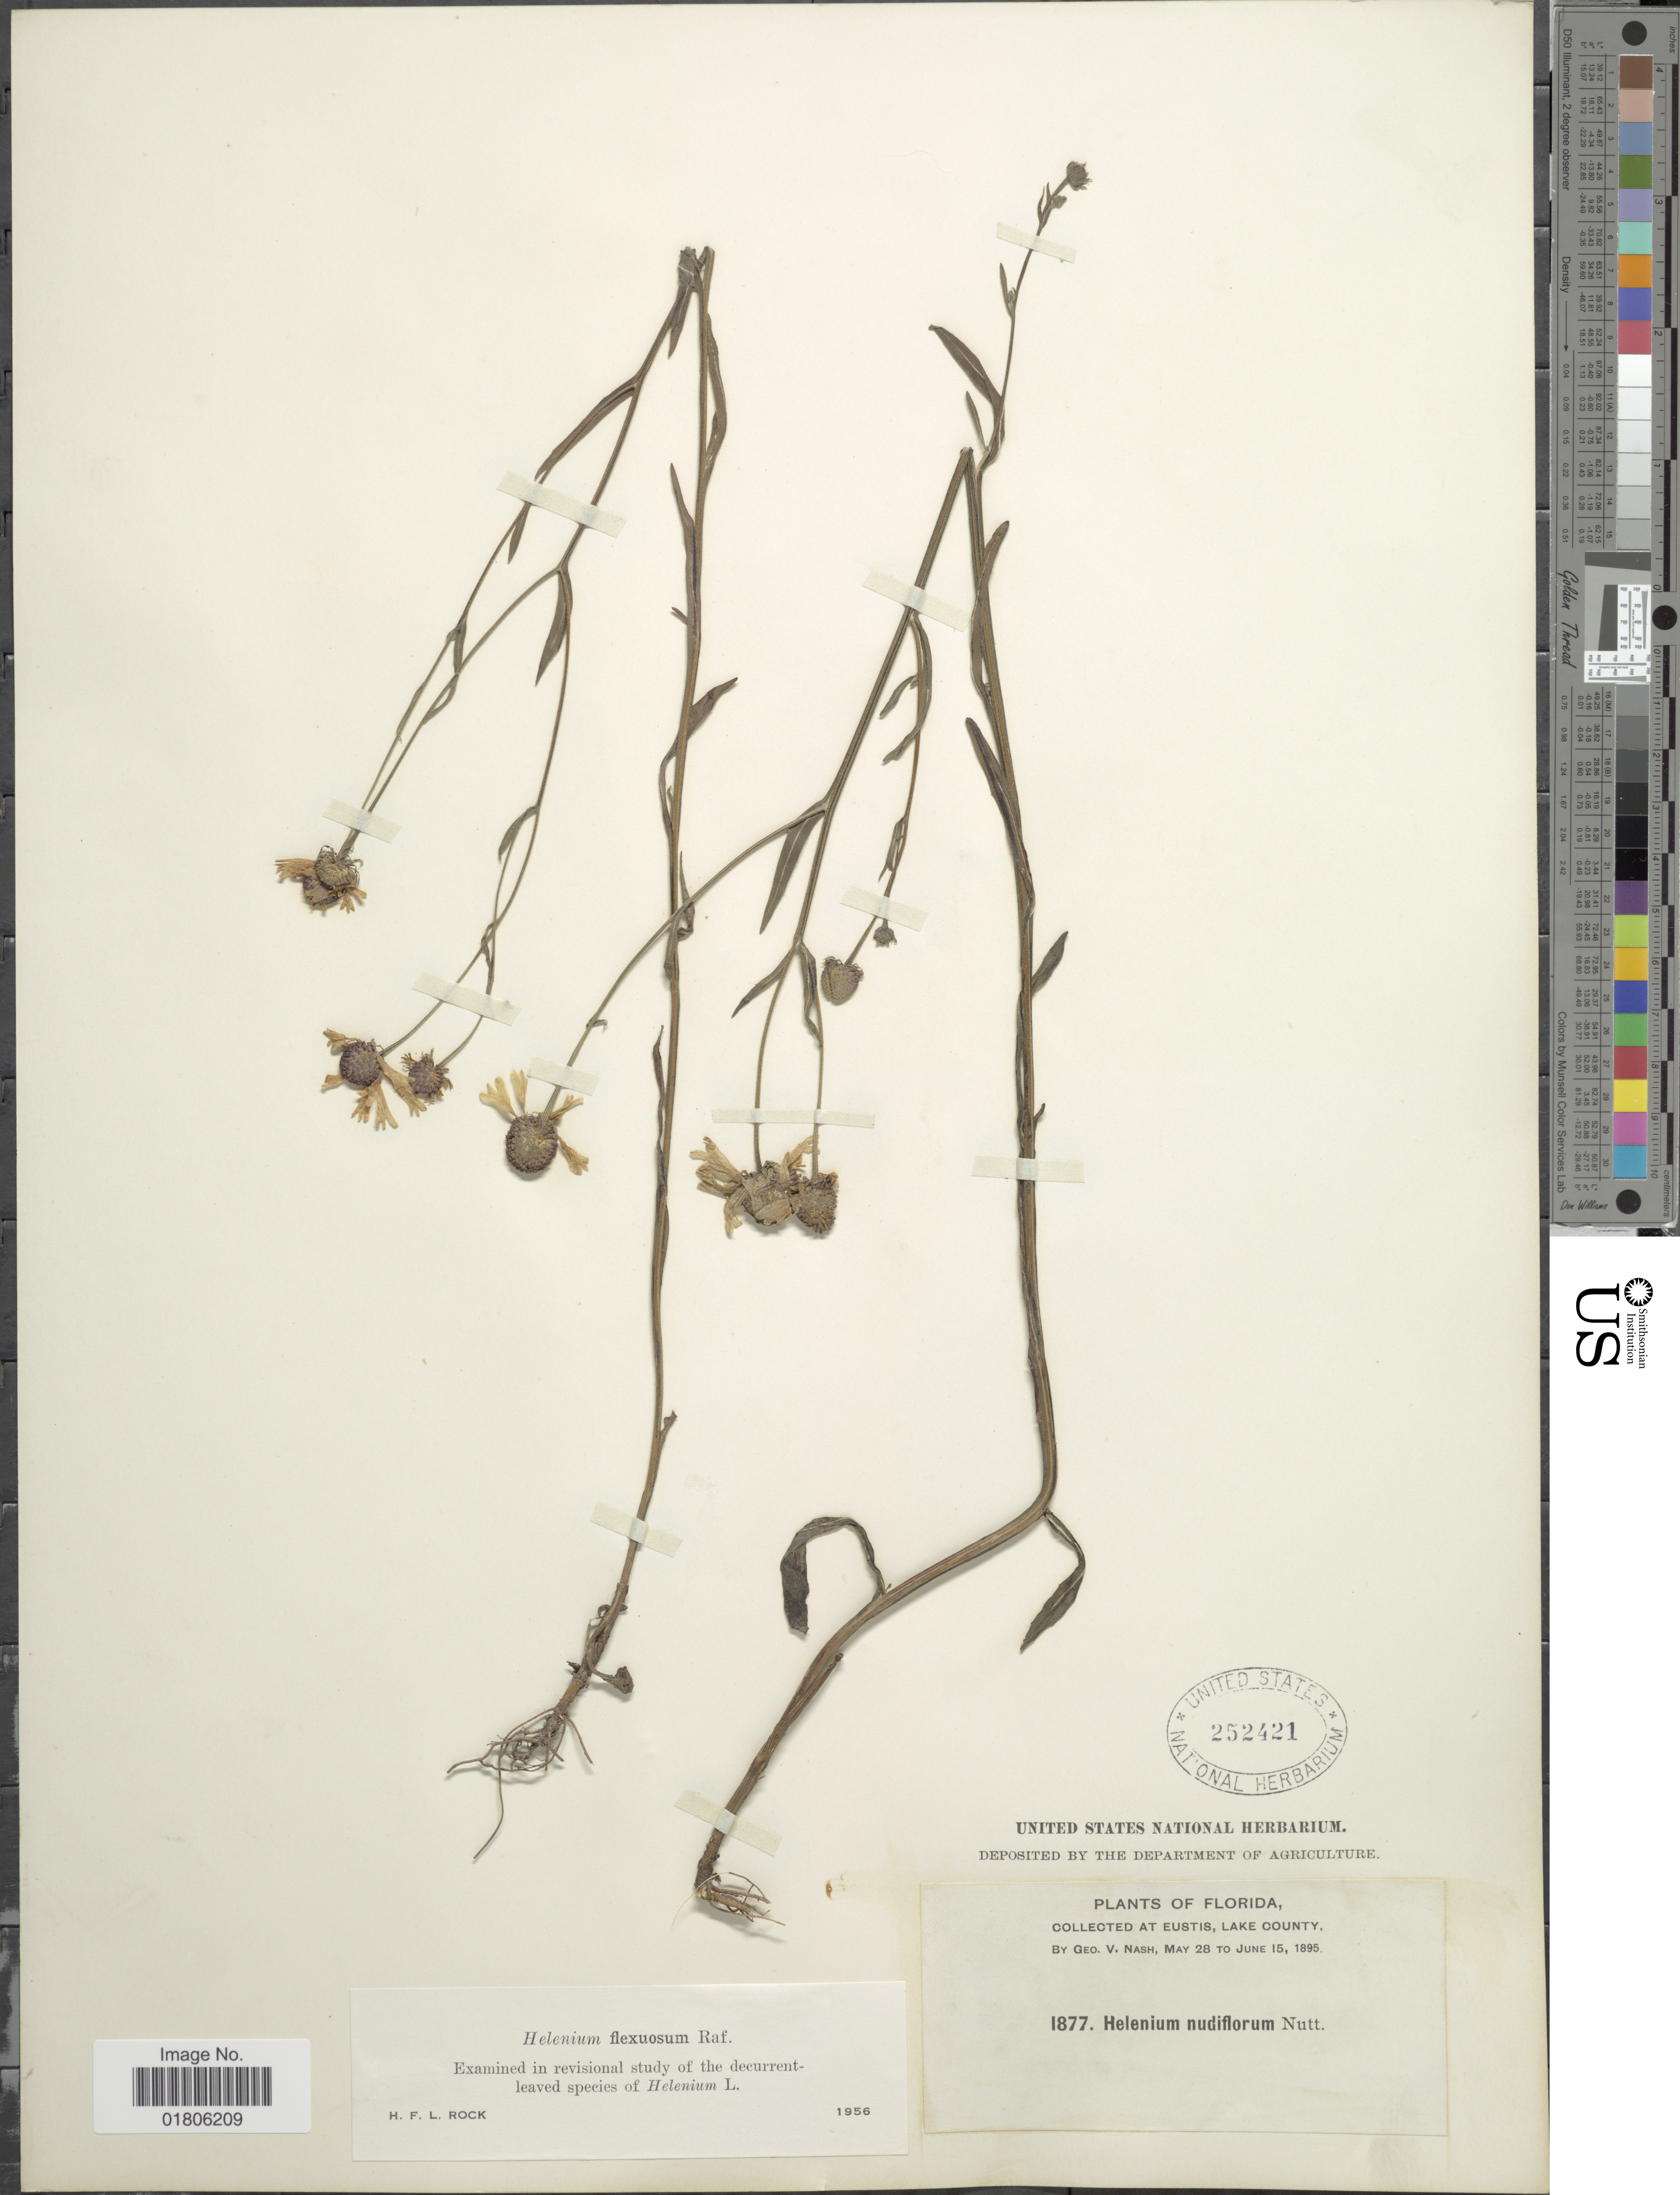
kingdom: Plantae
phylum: Tracheophyta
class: Magnoliopsida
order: Asterales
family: Asteraceae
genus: Helenium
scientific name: Helenium flexuosum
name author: Raf.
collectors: G. V. Nash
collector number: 1877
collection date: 1895-06-15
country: United States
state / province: Florida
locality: Eustis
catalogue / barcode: US 252421